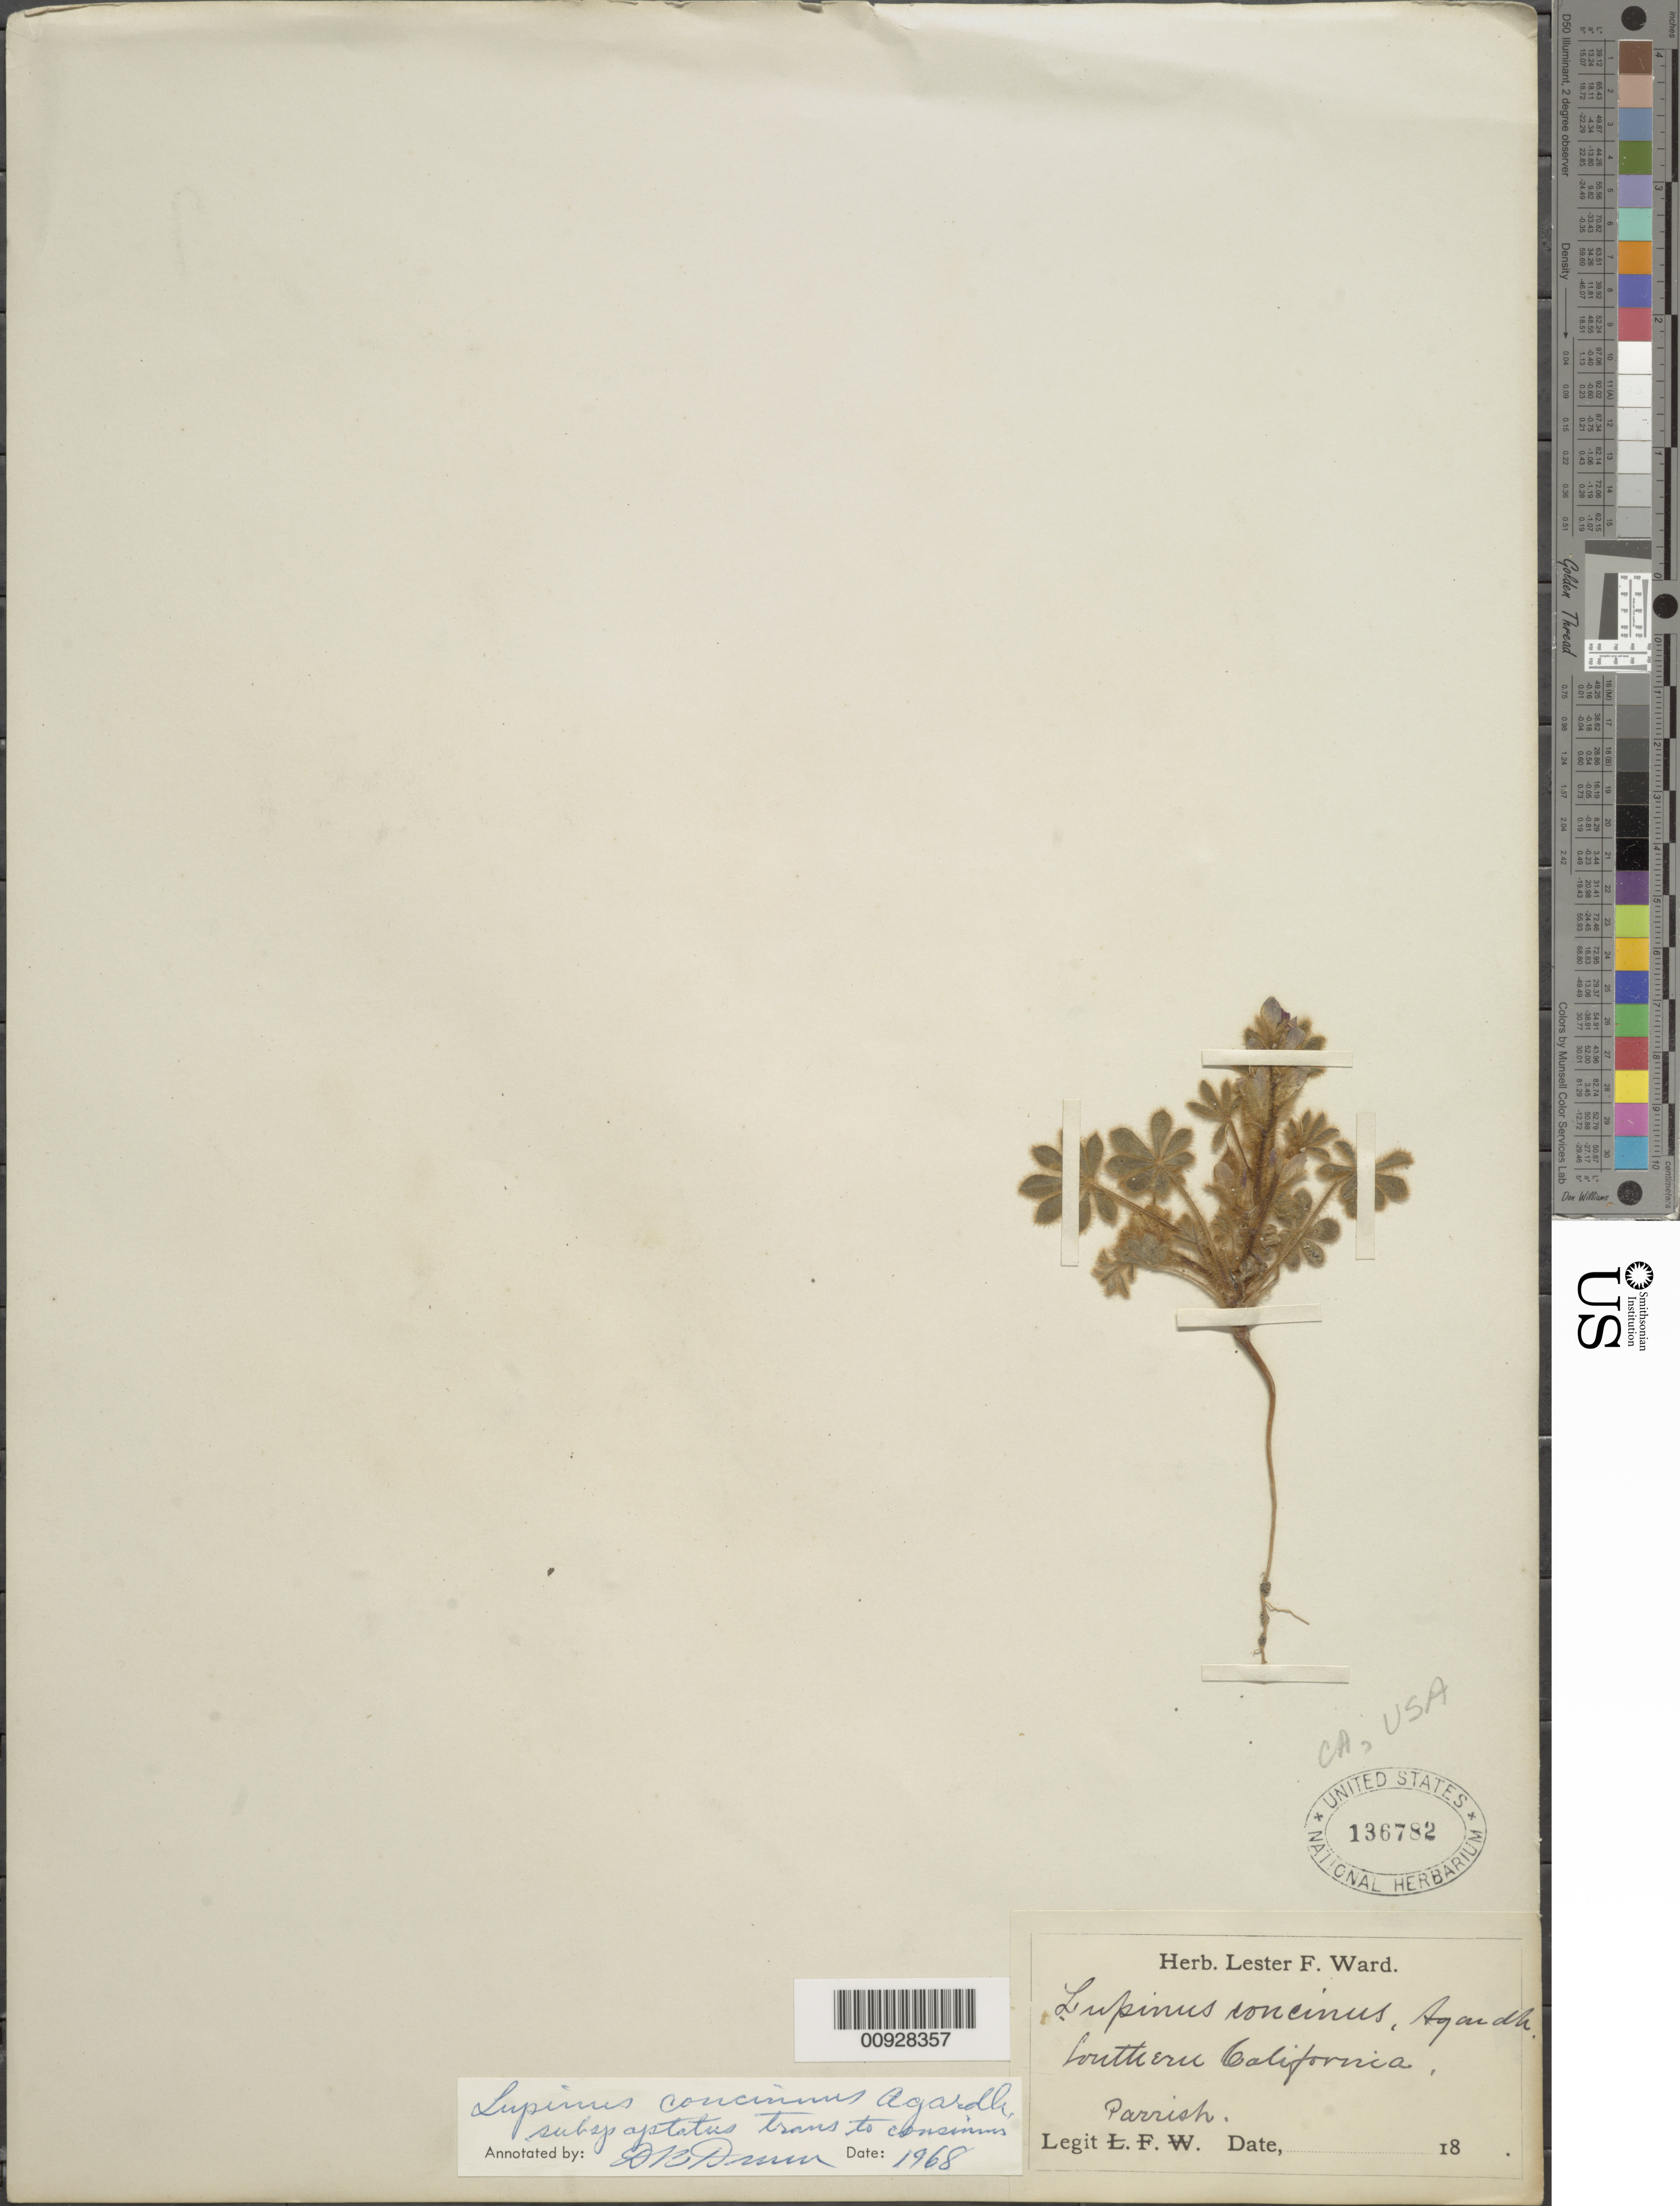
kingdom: Plantae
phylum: Tracheophyta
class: Magnoliopsida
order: Fabales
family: Fabaceae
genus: Lupinus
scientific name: Lupinus concinnus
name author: J. Agardh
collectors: Parrish, --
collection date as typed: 18--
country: United States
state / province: California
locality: Southern California.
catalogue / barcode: US 136782